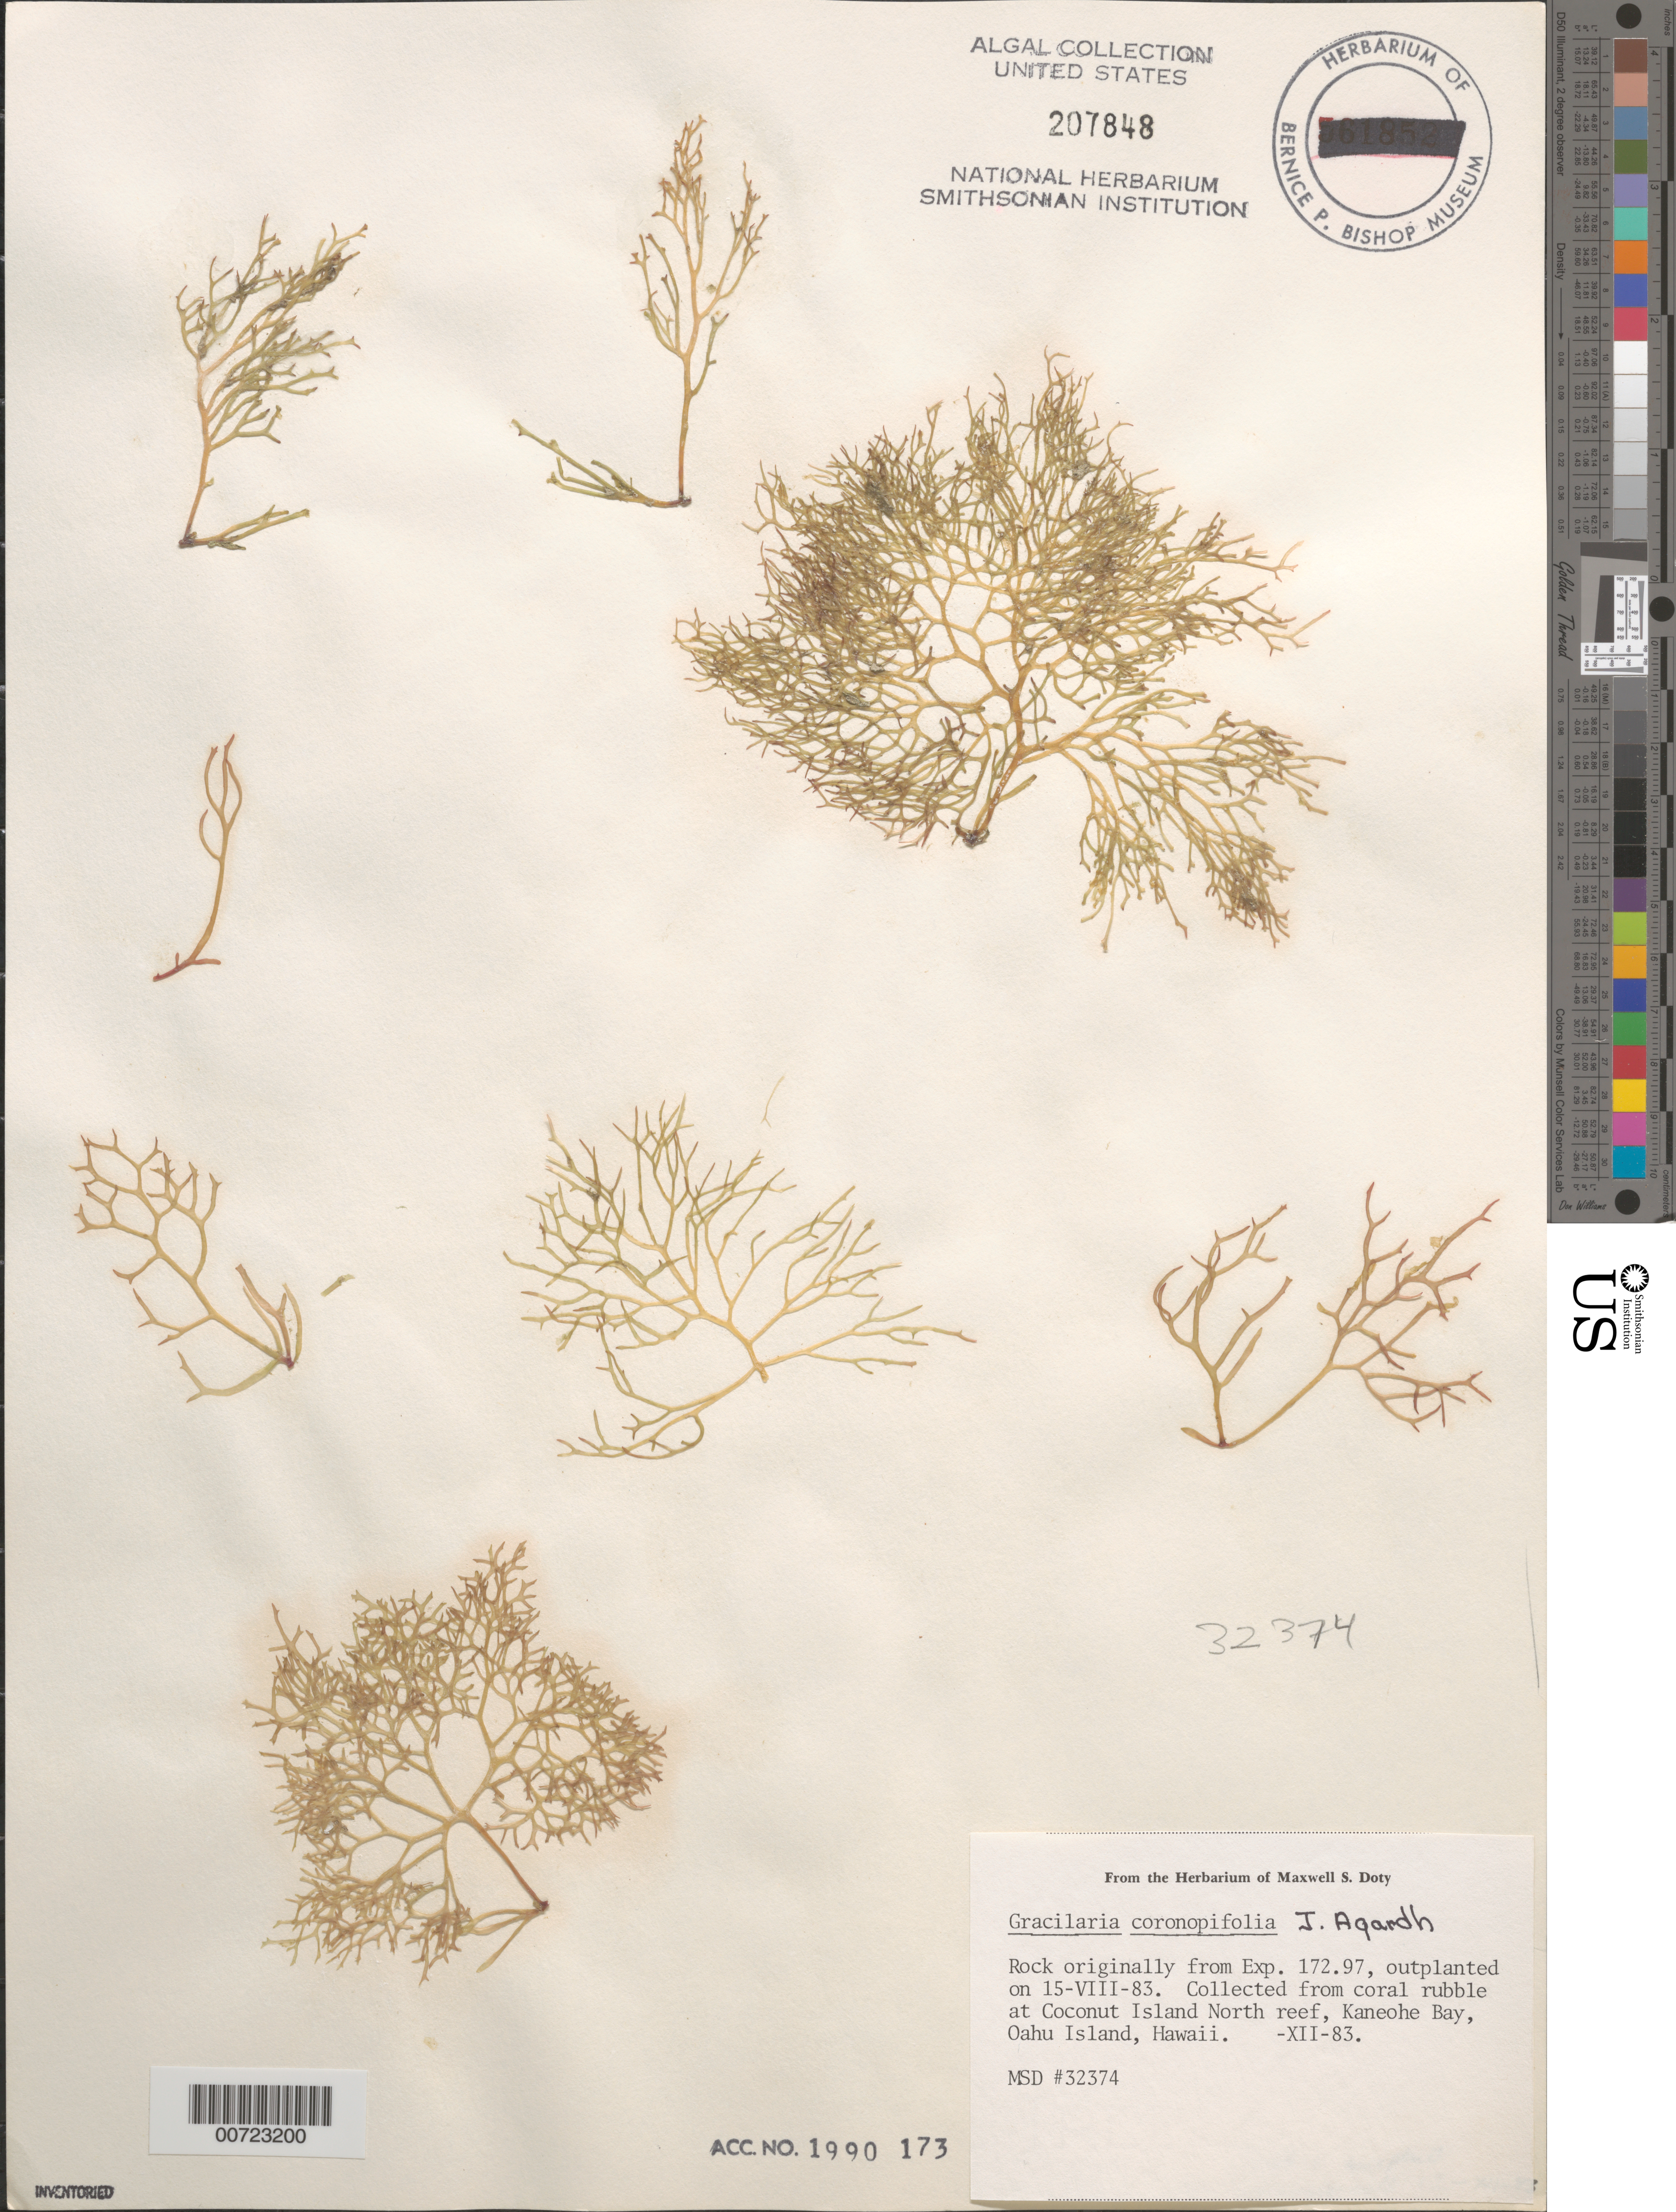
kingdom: Plantae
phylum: Rhodophyta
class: Florideophyceae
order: Gracilariales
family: Gracilariaceae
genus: Gracilaria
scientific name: Gracilaria coronopifolia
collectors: M. S.Doty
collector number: MSD 32374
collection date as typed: Dec 1983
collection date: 1983-12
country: United States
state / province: Hawaii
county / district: Honolulu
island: Oahu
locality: Coconut Island North Reef, Kaneohe Bay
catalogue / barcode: US 207848